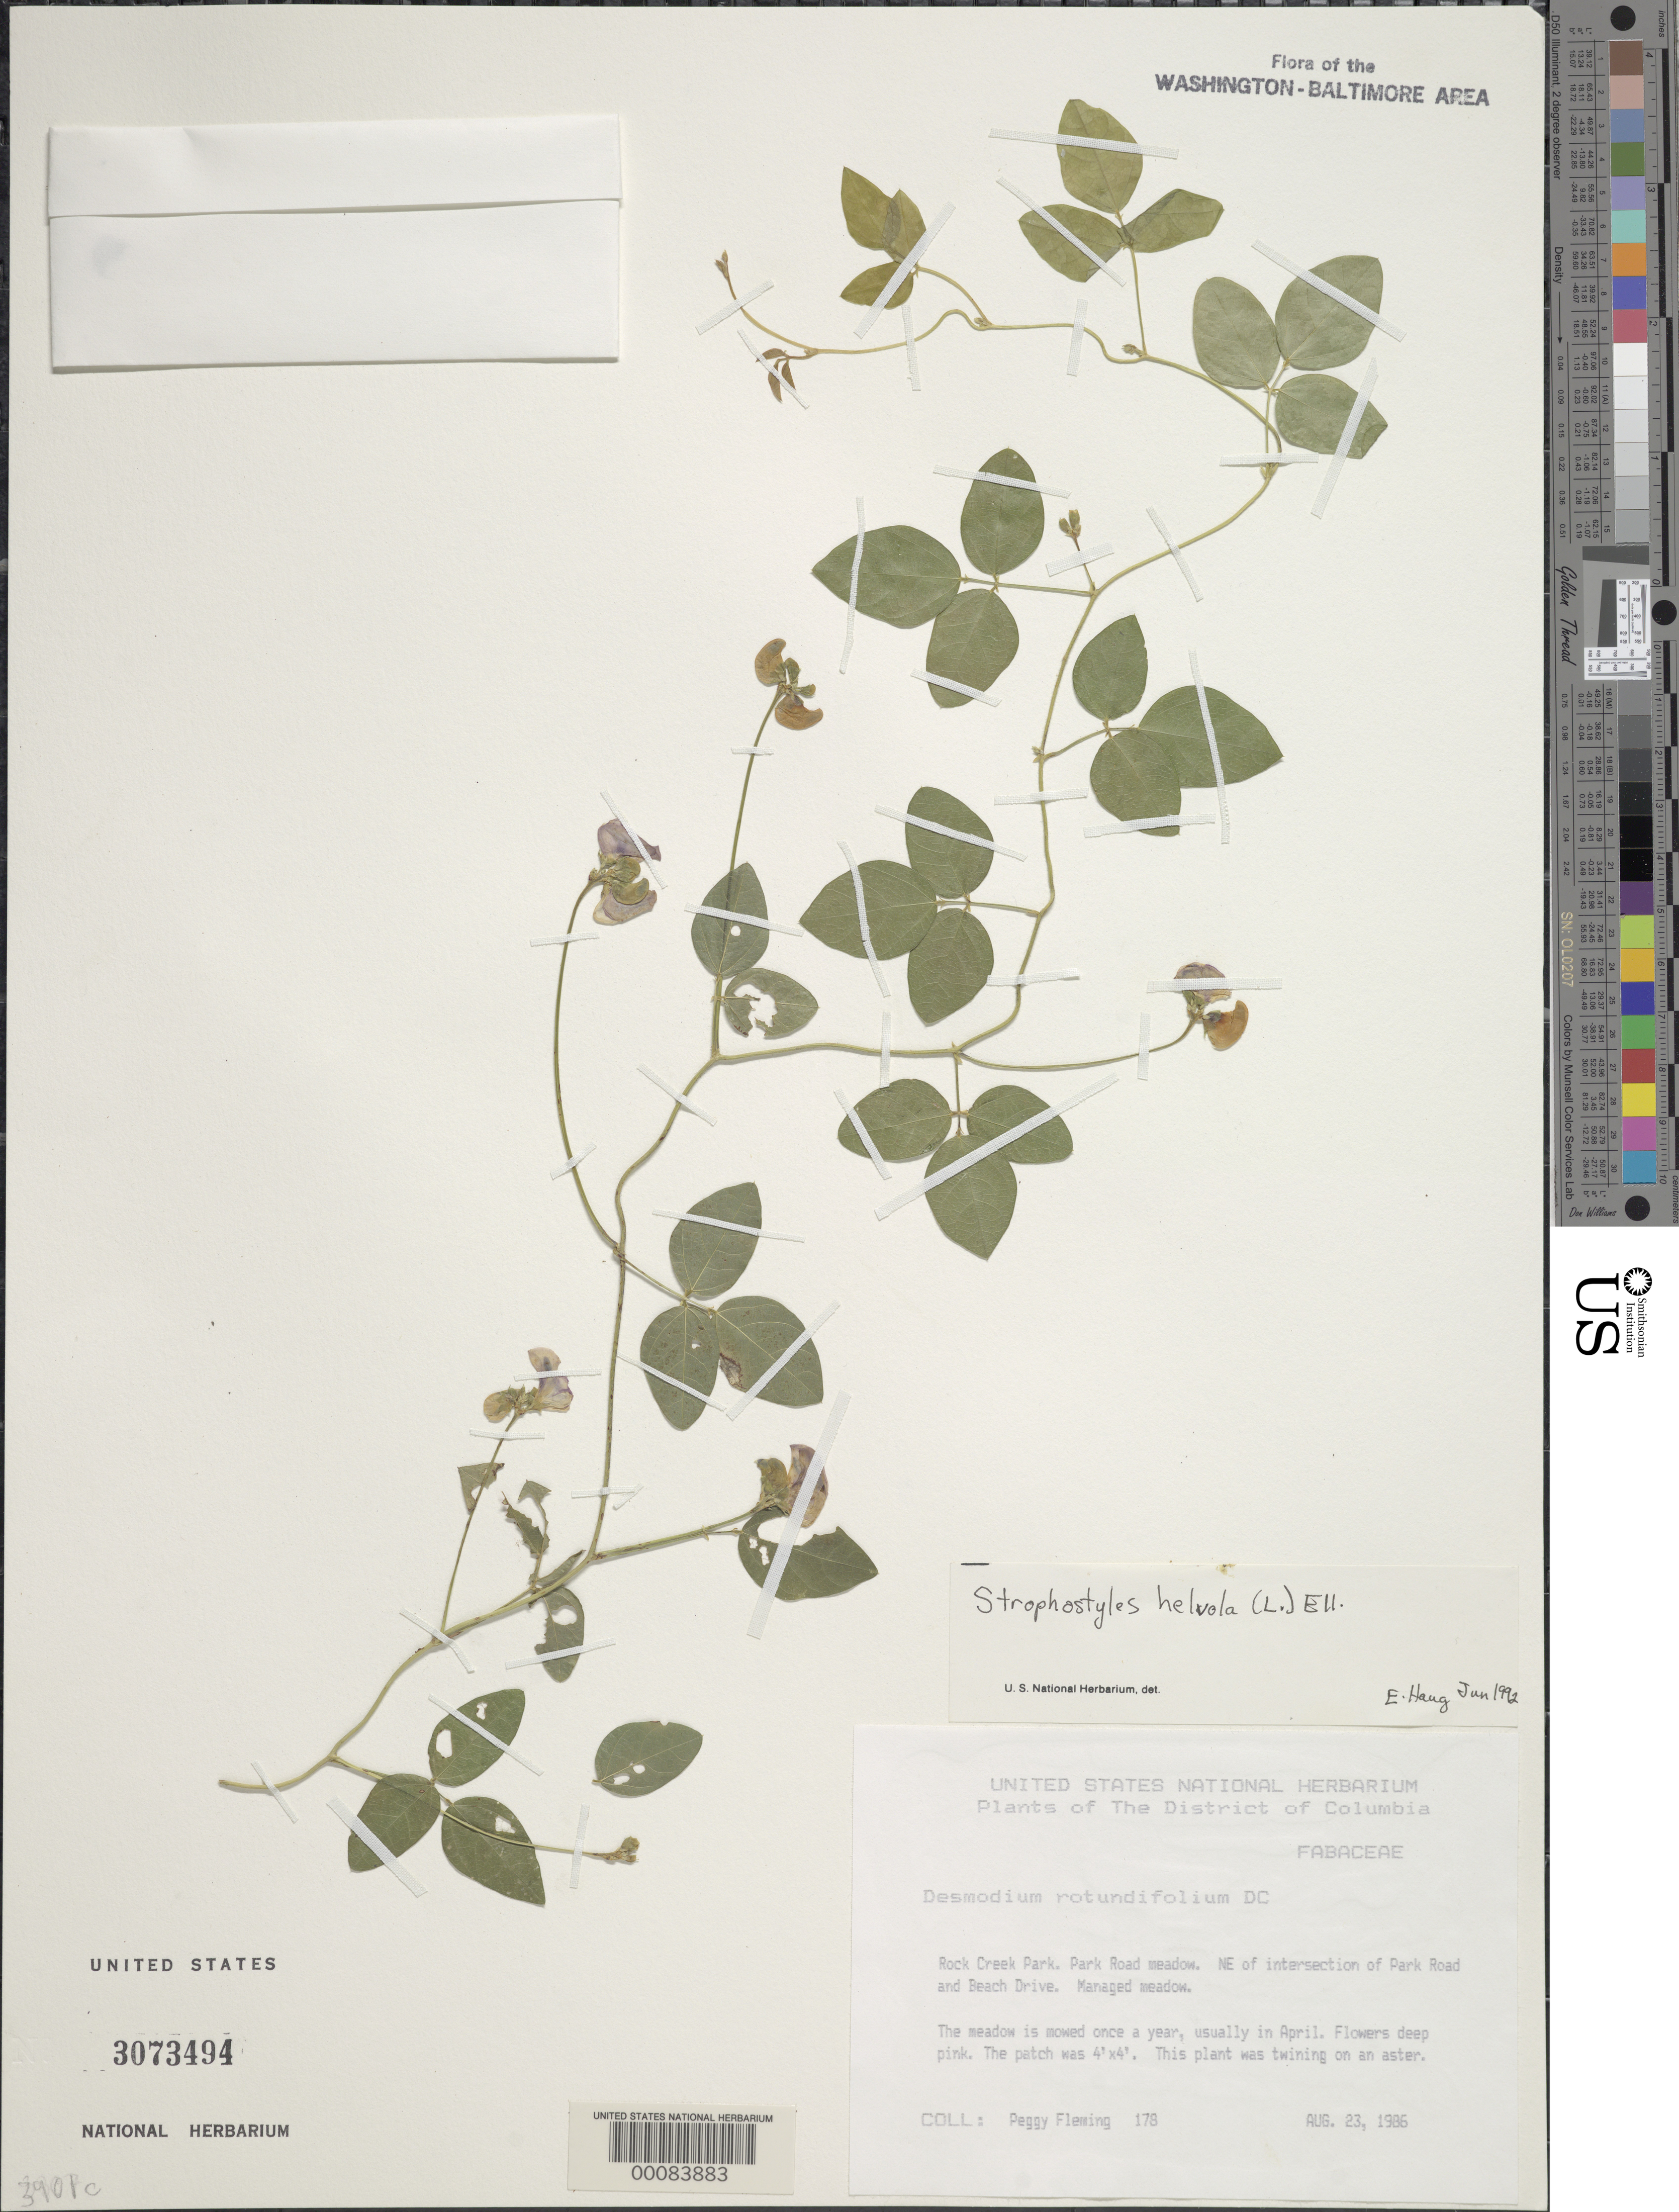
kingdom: Plantae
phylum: Tracheophyta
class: Magnoliopsida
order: Fabales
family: Fabaceae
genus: Strophostyles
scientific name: Strophostyles helvola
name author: (L.) Elliott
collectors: P. Fleming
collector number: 178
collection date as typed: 23 Aug 1986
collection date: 1986-08-23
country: United States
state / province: District of Columbia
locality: Oak and Beach Drive.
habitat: Managed meadow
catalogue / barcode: US 3073494